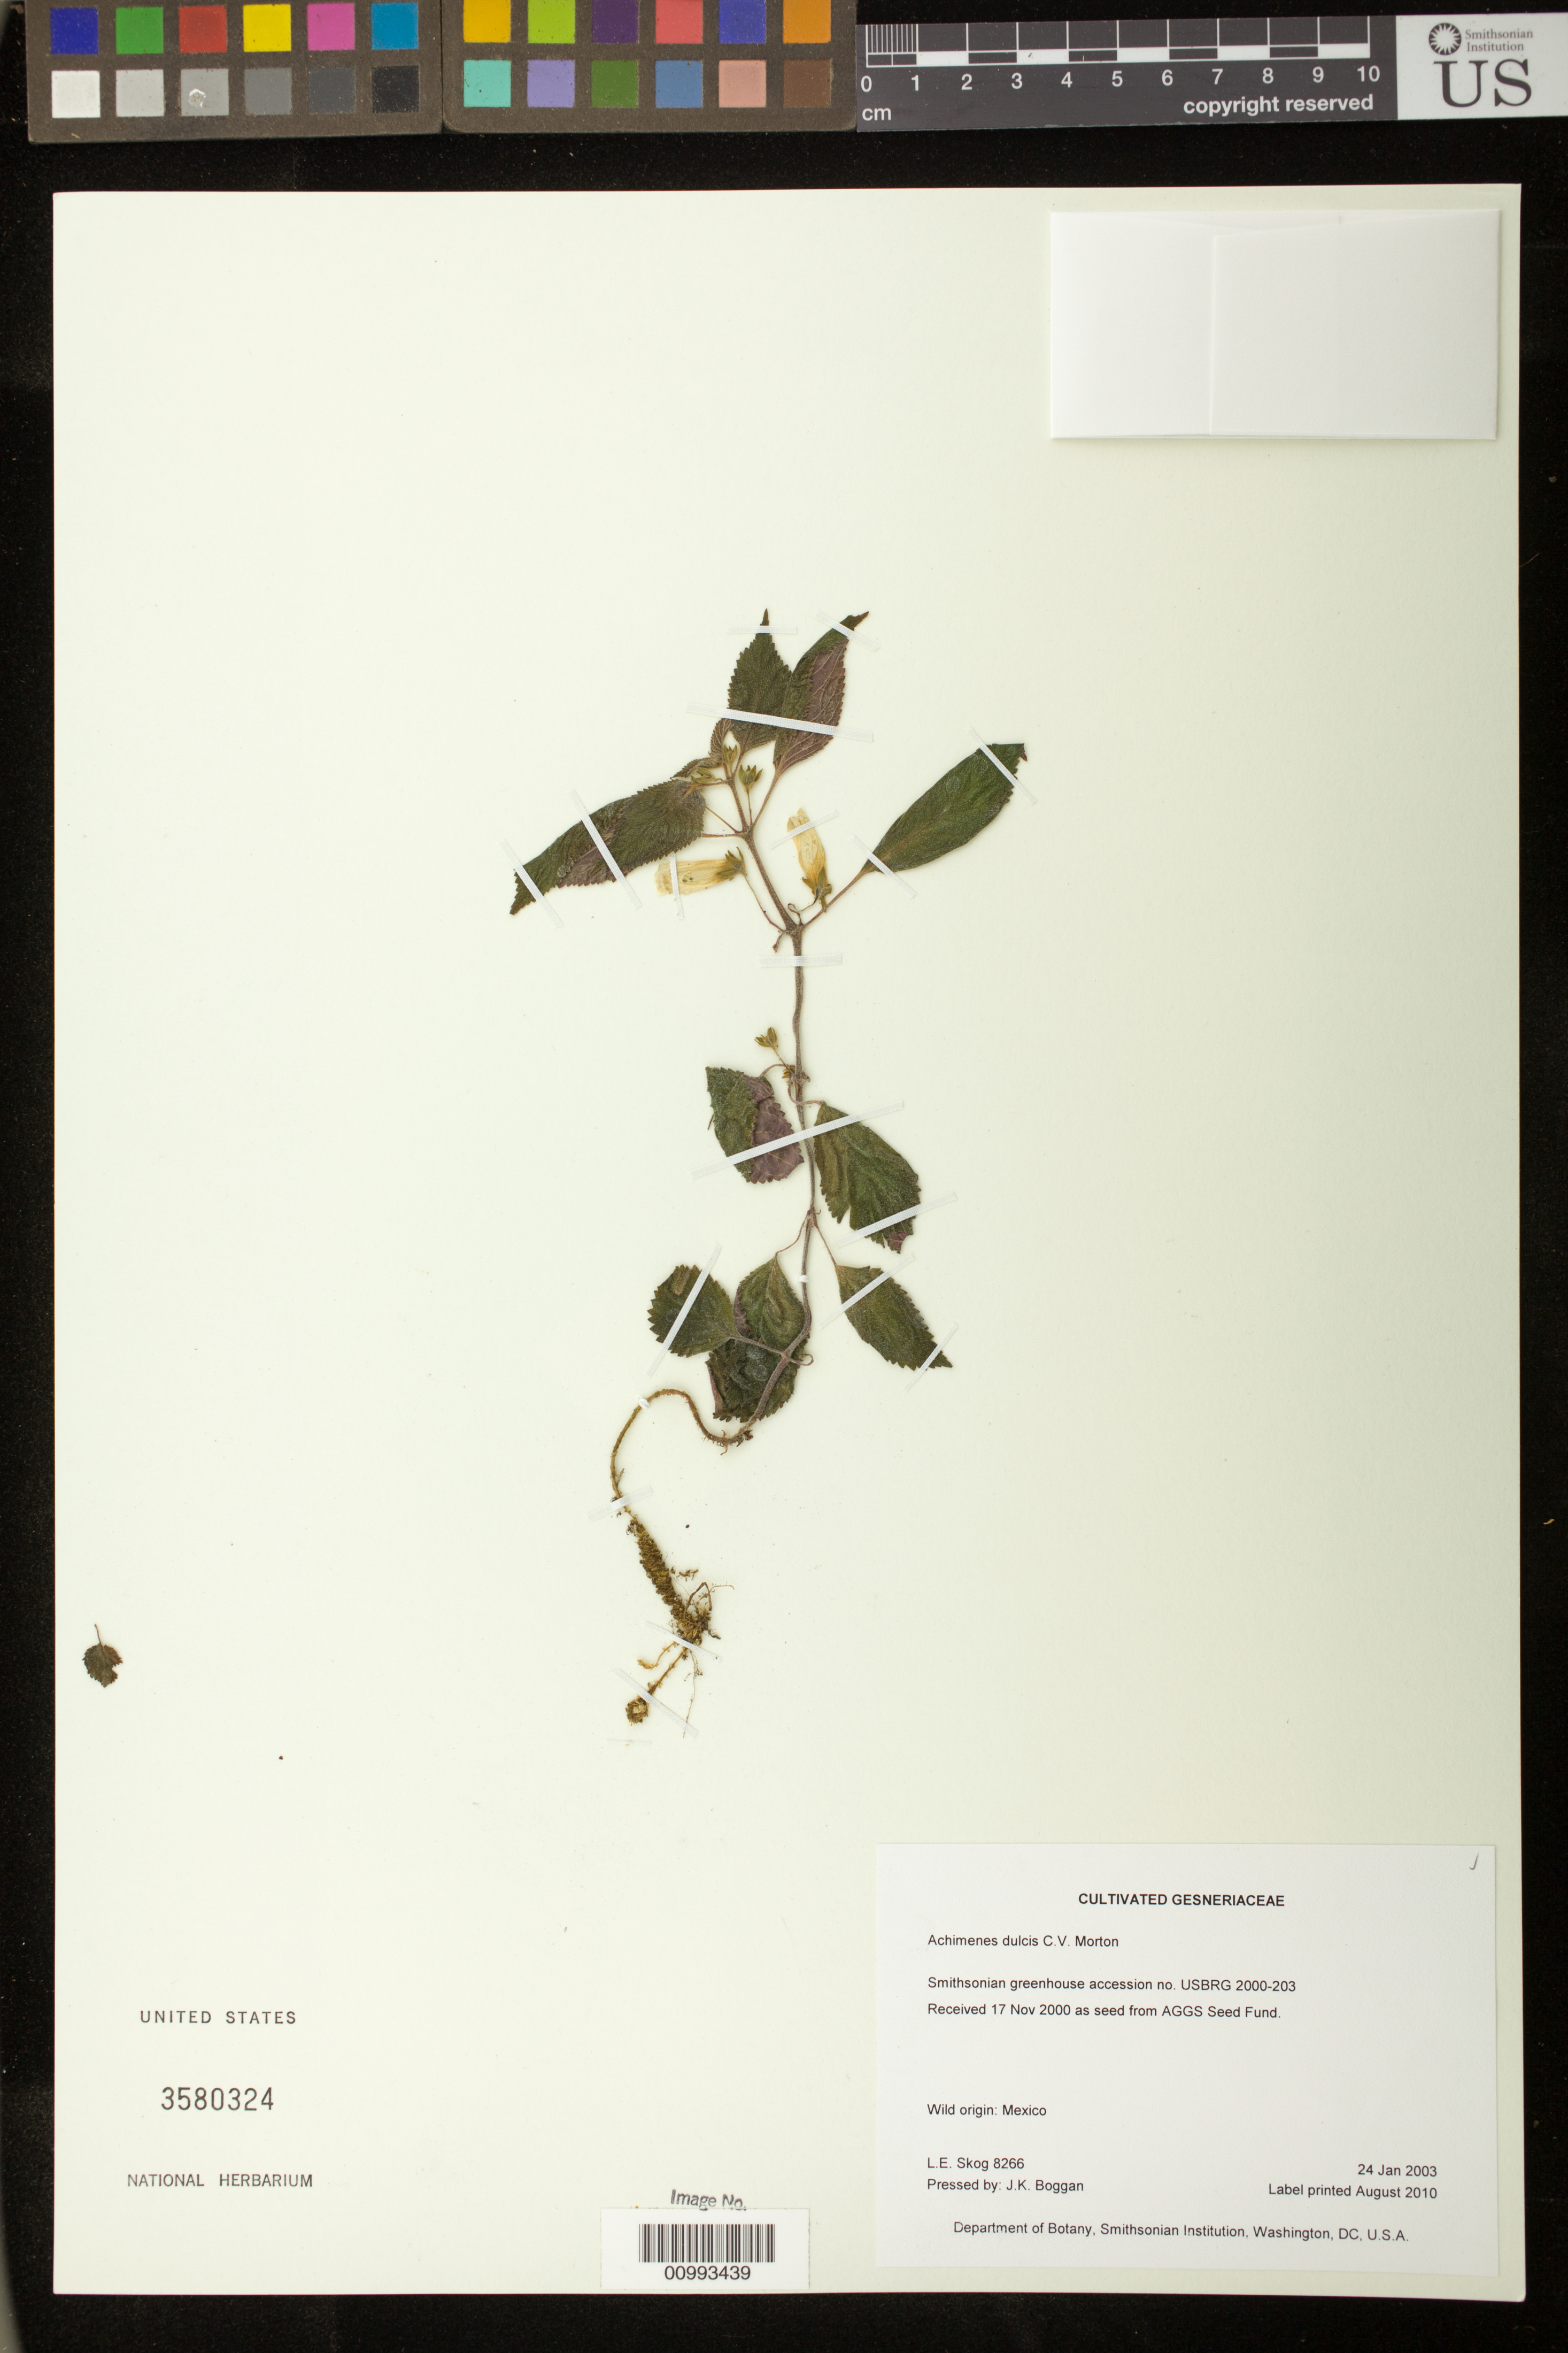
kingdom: Plantae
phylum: Tracheophyta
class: Magnoliopsida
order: Lamiales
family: Gesneriaceae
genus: Achimenes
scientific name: Achimenes dulcis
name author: C.V. Morton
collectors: L. E. Skog & J. K. Boggan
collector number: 8266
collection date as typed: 24 Jan 2003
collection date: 2003-01-24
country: Mexico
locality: Department of Botany, Smithsonian Institution, Washington, DC, U.S.A.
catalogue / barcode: US 3580324